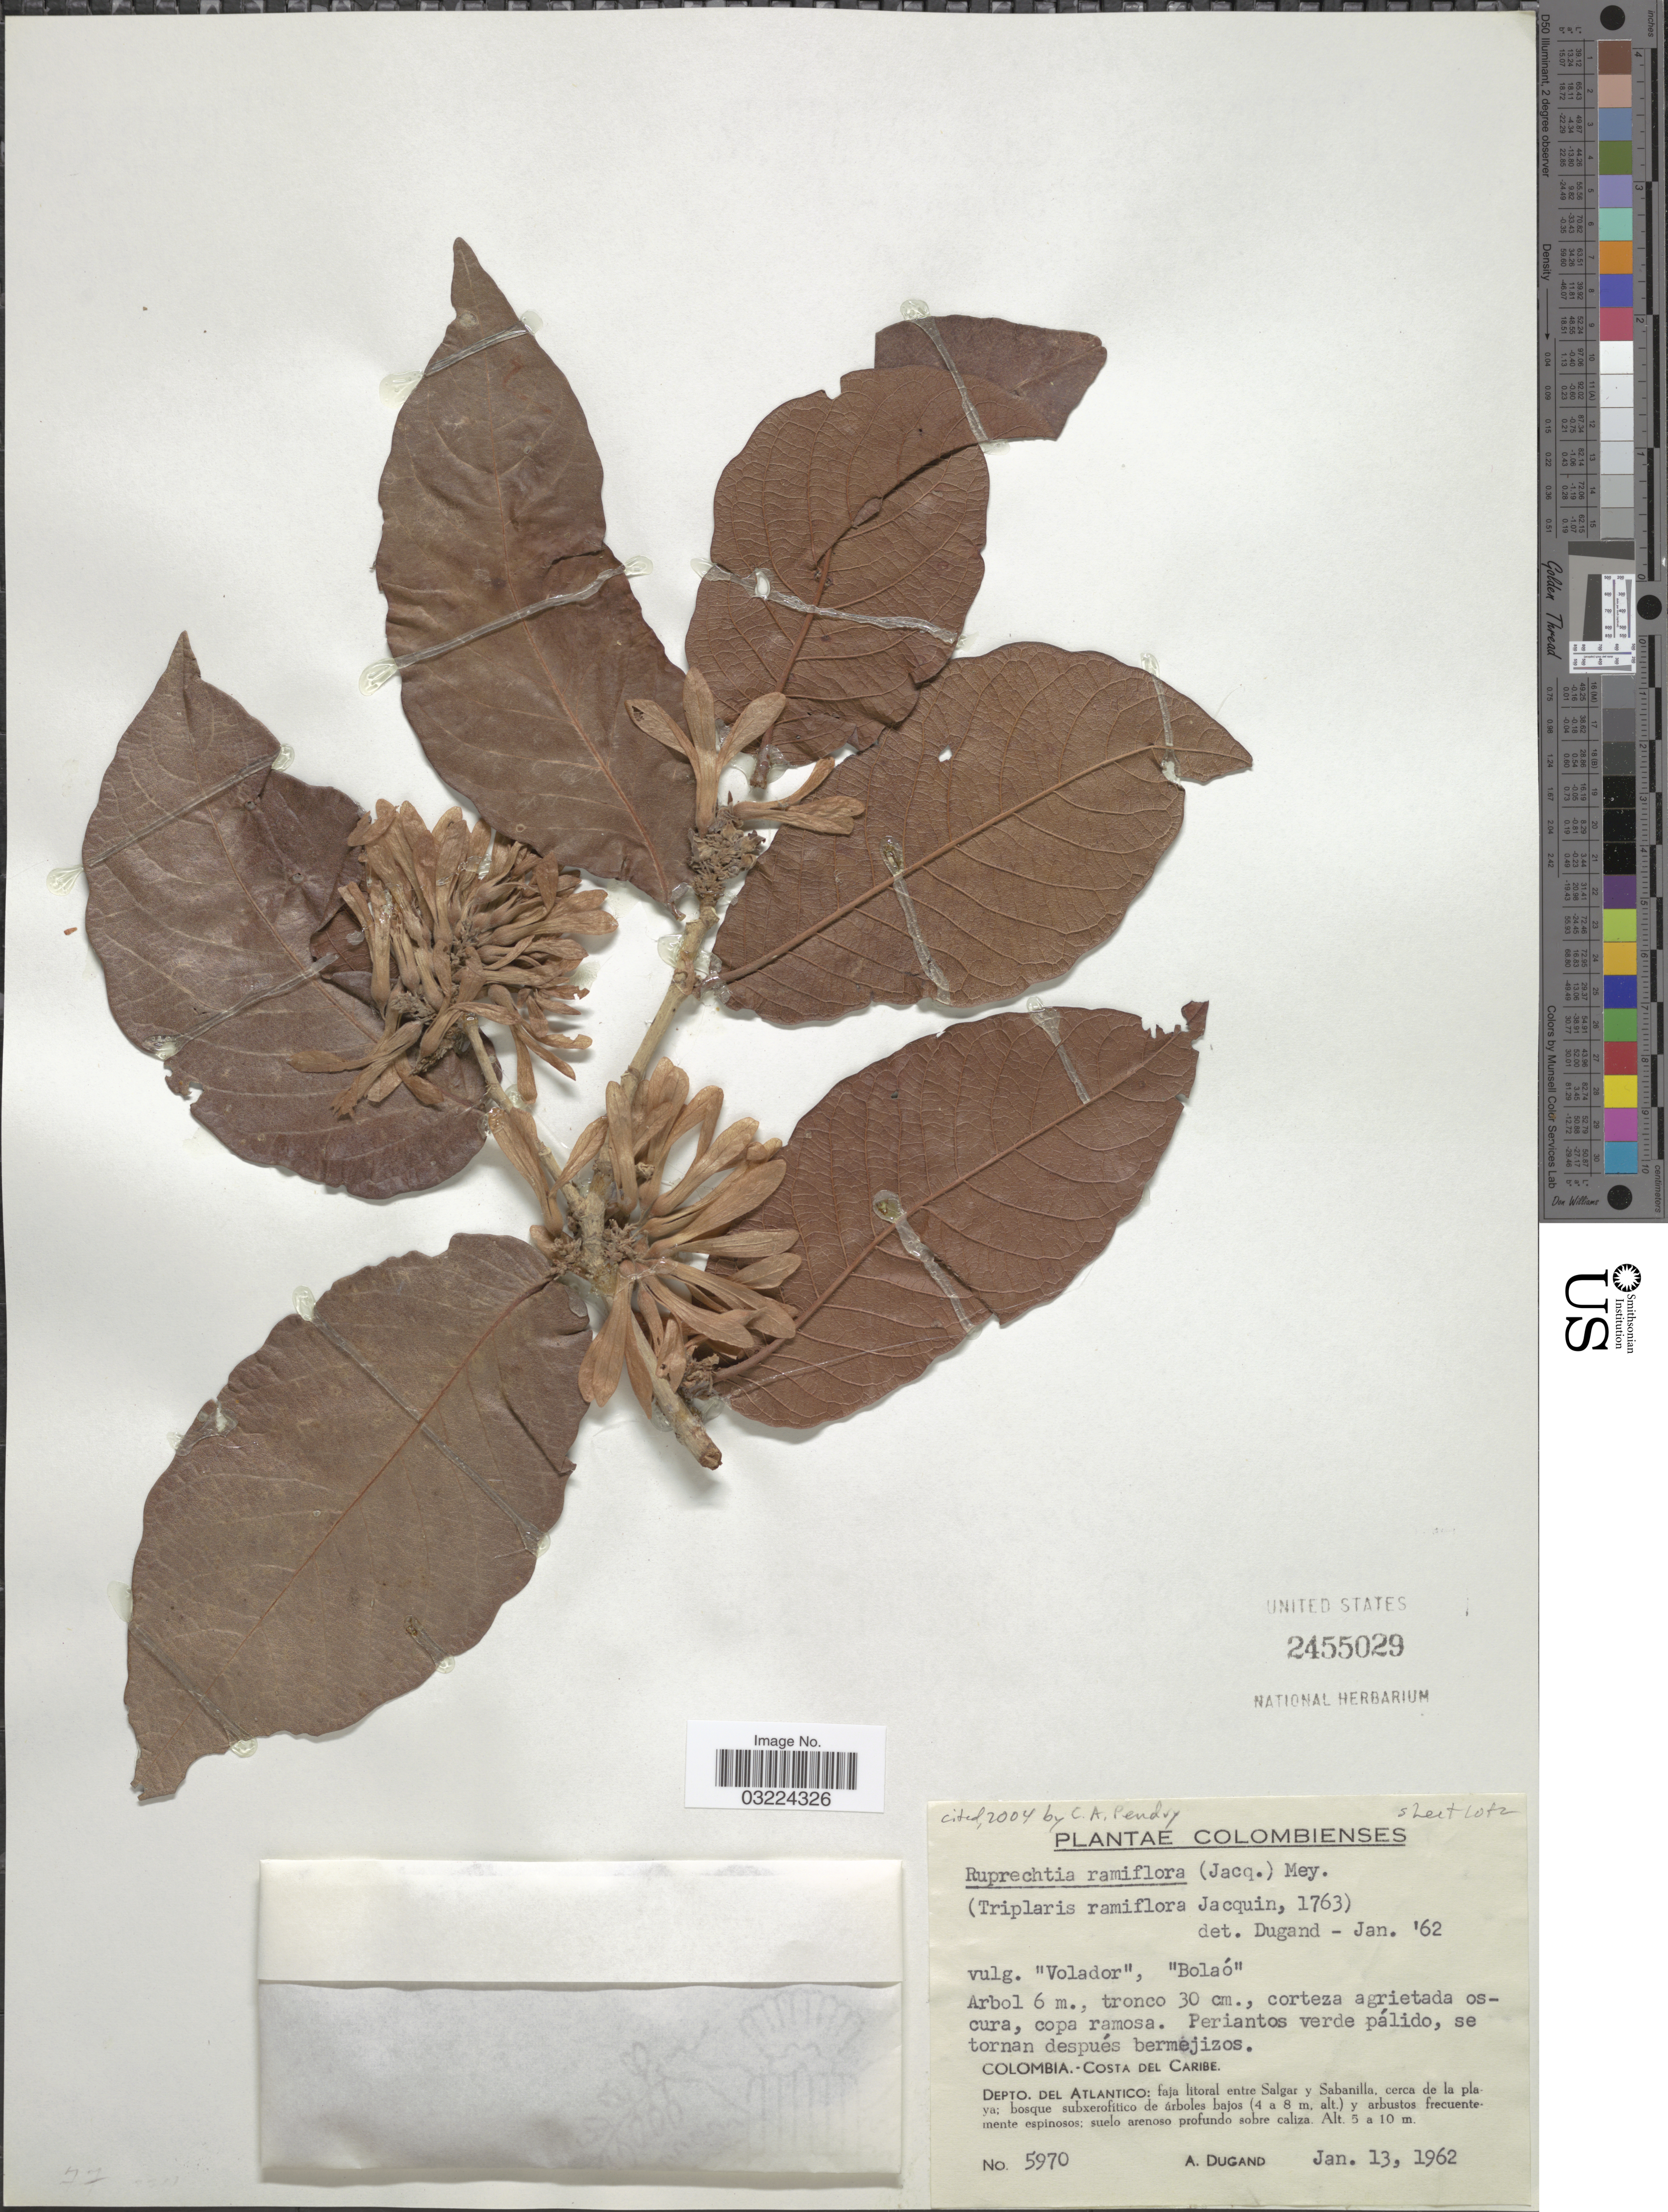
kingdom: Plantae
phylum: Tracheophyta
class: Magnoliopsida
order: Caryophyllales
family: Polygonaceae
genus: Ruprechtia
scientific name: Ruprechtia ramiflora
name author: (Jacq.) C.A. Mey.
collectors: A. Dugand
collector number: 5970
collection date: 1962-01-13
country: Colombia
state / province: Atlántico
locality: Costa del Caribe. Depto. del Atlantico: faja litoral entre Salgar y Sabanilla, cerca de la playa.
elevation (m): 5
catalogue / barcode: US 2455029